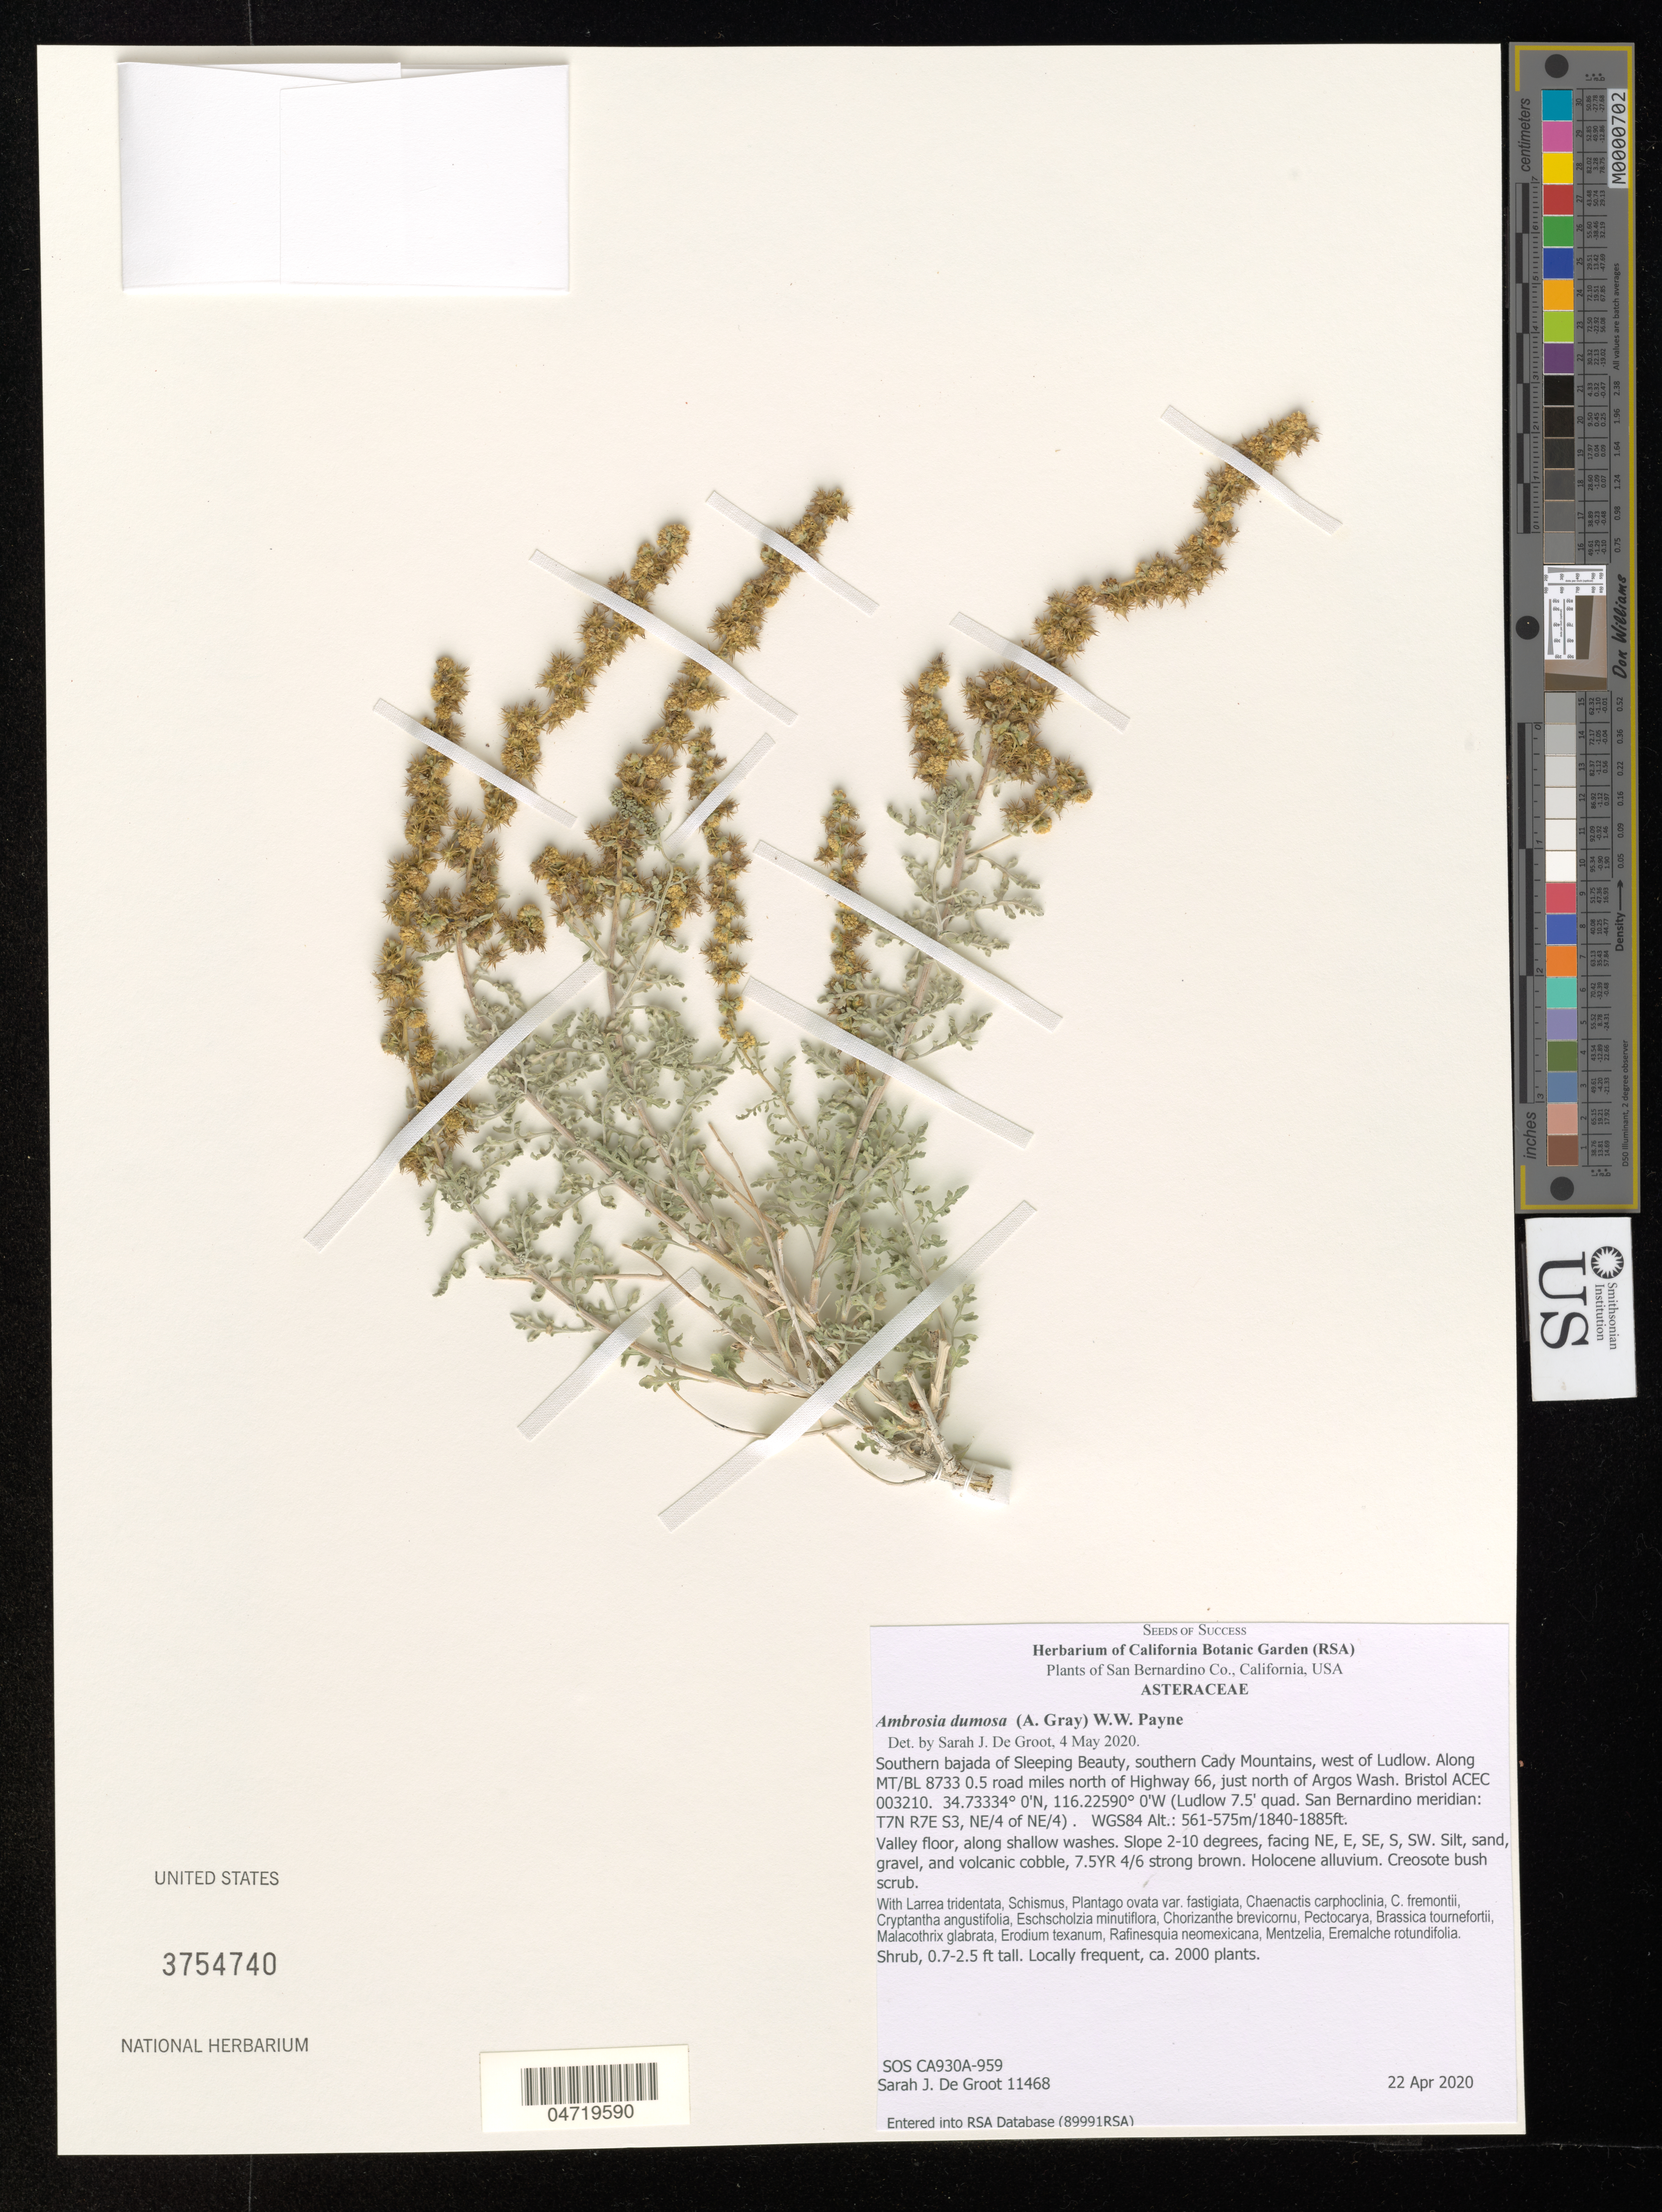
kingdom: Plantae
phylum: Tracheophyta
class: Magnoliopsida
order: Asterales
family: Asteraceae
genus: Ambrosia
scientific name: Ambrosia dumosa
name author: (A. Gray) W.W.Payne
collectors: S. De Groot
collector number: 11468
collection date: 2020-04-22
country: United States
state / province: California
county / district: San Bernardino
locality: San Bernardino Co. Southern bajada of Sleeping Beauty, southern Cady Mountains, west of Ludlow. Along MT/BL 8733 0.5 road miles north of Highway 66, just north of Argos Wash. Bristol ACEC 003210. (Ludlow 7.5' quad. San Bernardino meridian: T7N R7E S3, NE/4 of NE/4). WGS84.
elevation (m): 561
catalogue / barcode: US 3754740